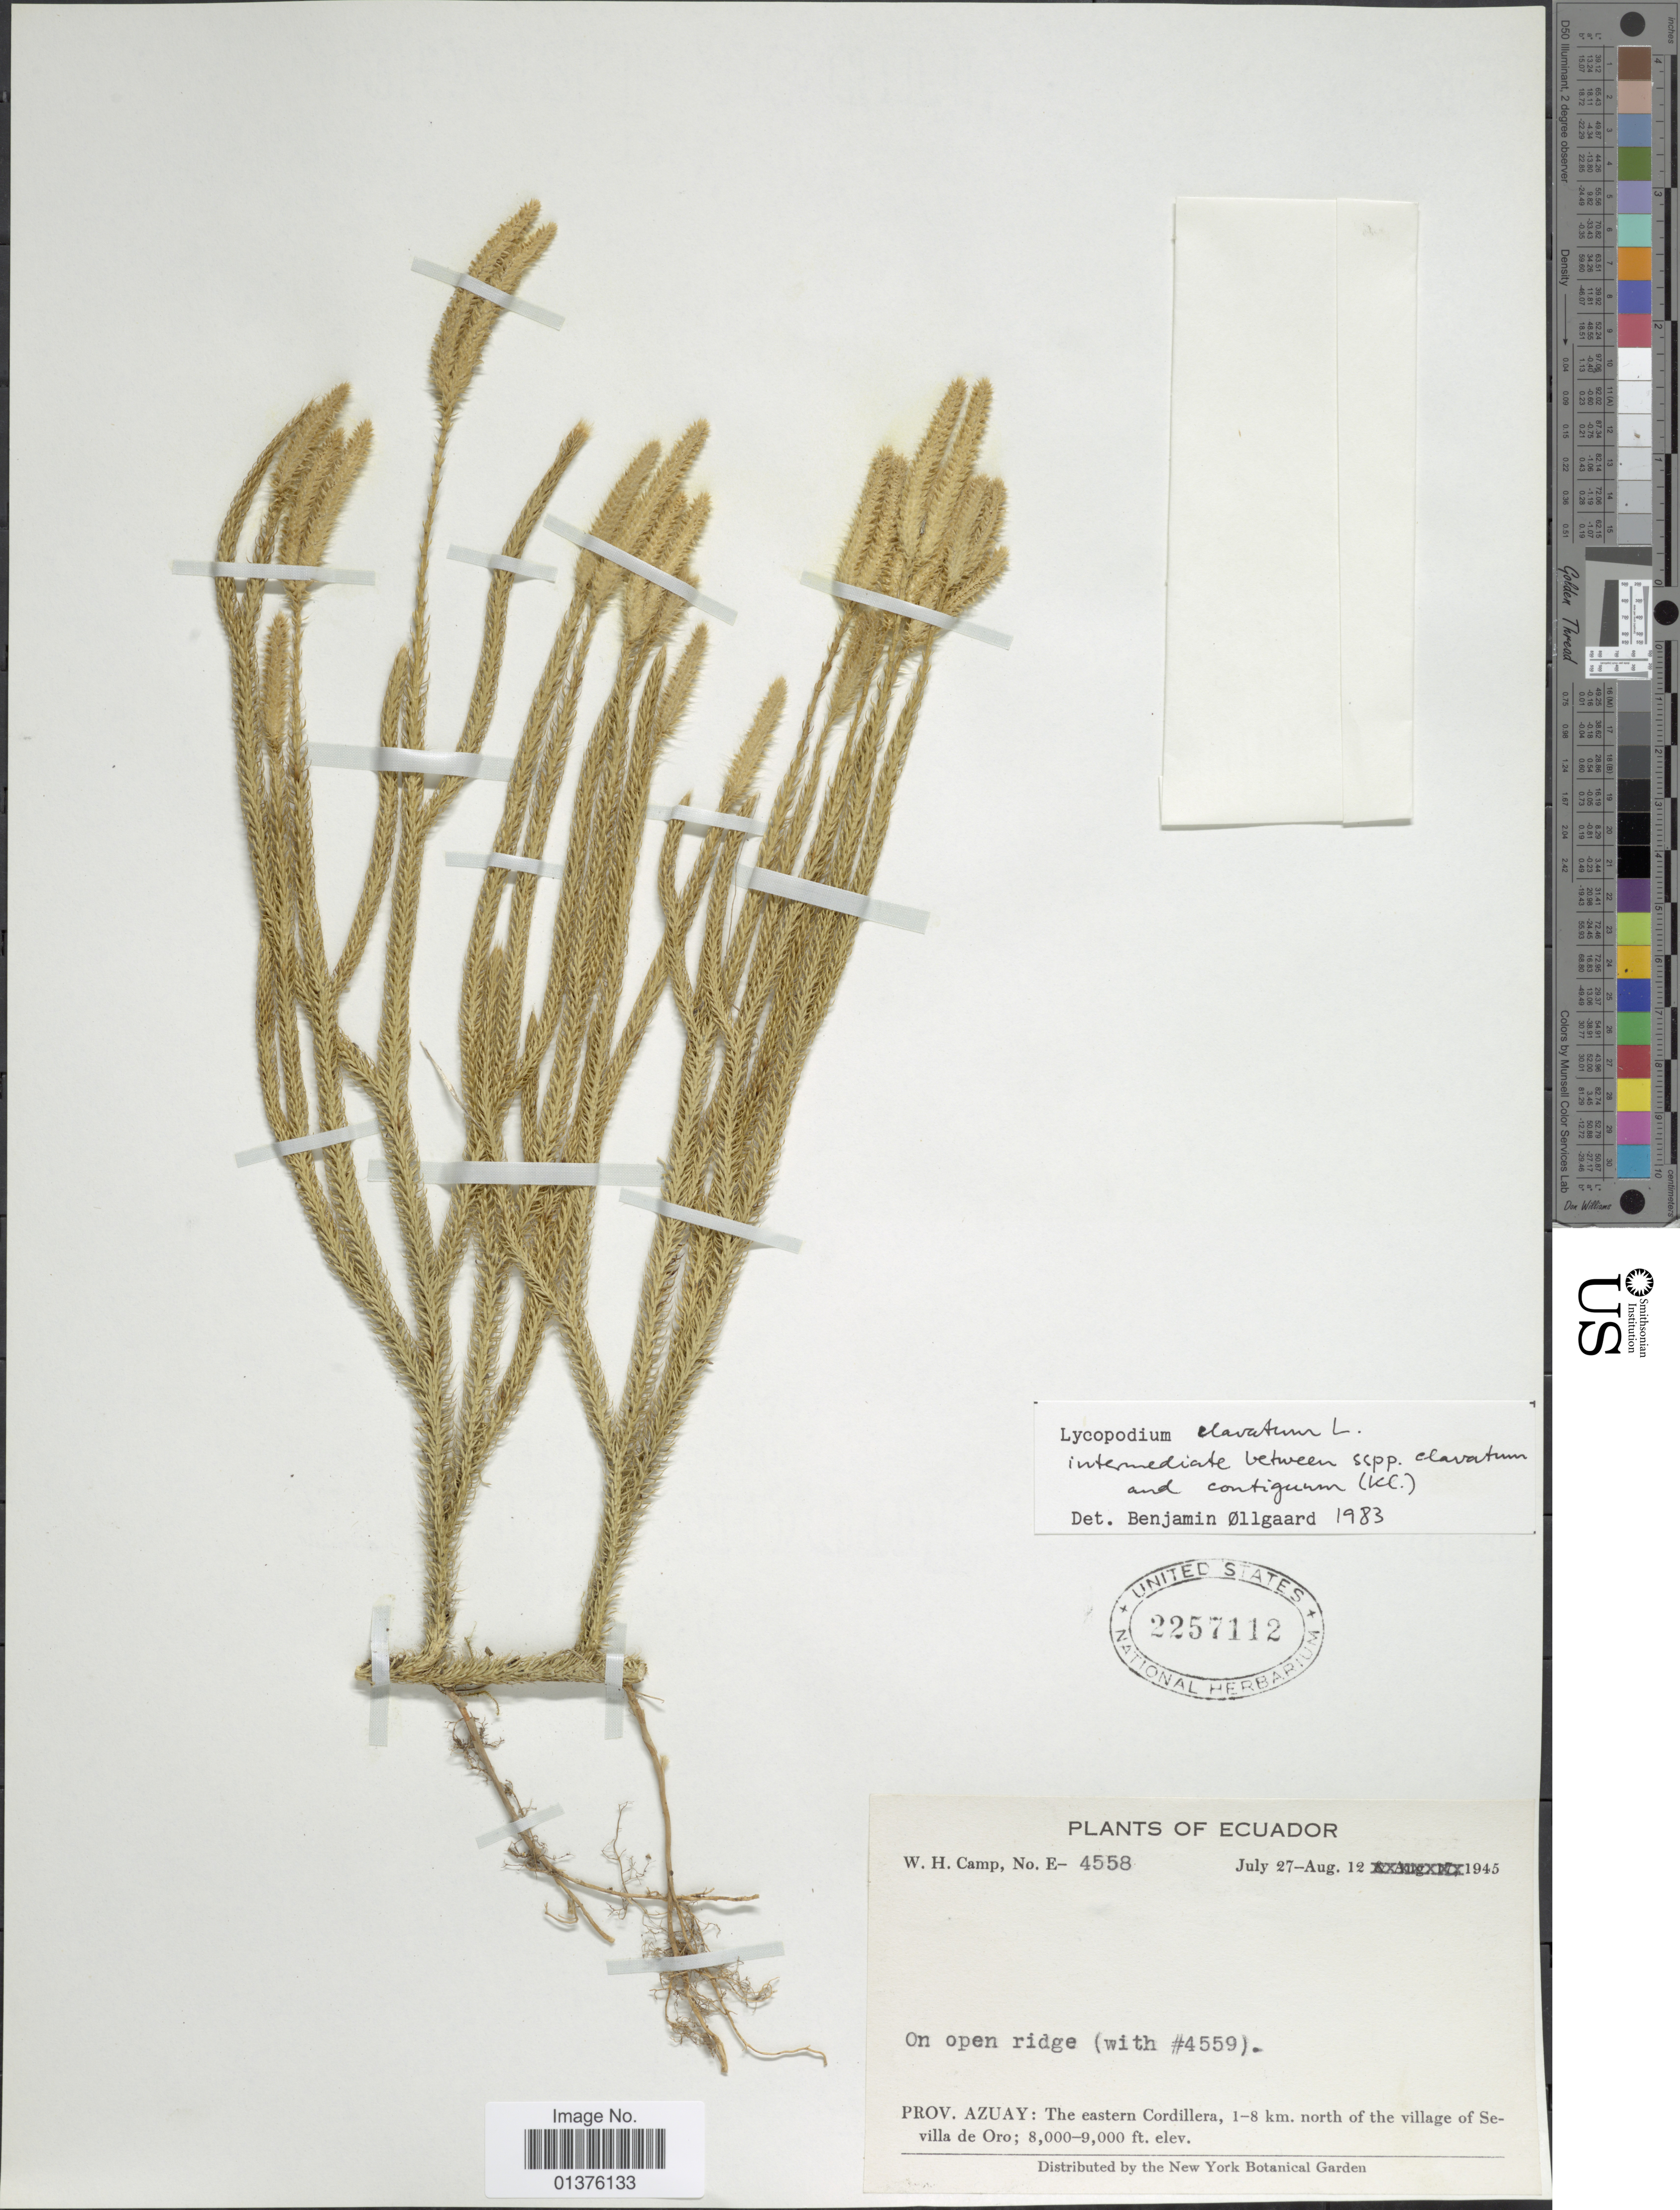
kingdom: Plantae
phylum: Tracheophyta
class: Lycopodiopsida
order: Lycopodiales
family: Lycopodiaceae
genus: Lycopodium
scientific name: Lycopodium clavatum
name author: L.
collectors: W. H. Camp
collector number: E-4558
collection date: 1945-07-27/1945-08-12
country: Ecuador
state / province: Azuay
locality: The eastern Cordillera, 1-8km north of the village of Sevilla de Oro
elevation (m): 2438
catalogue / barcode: US 2257112